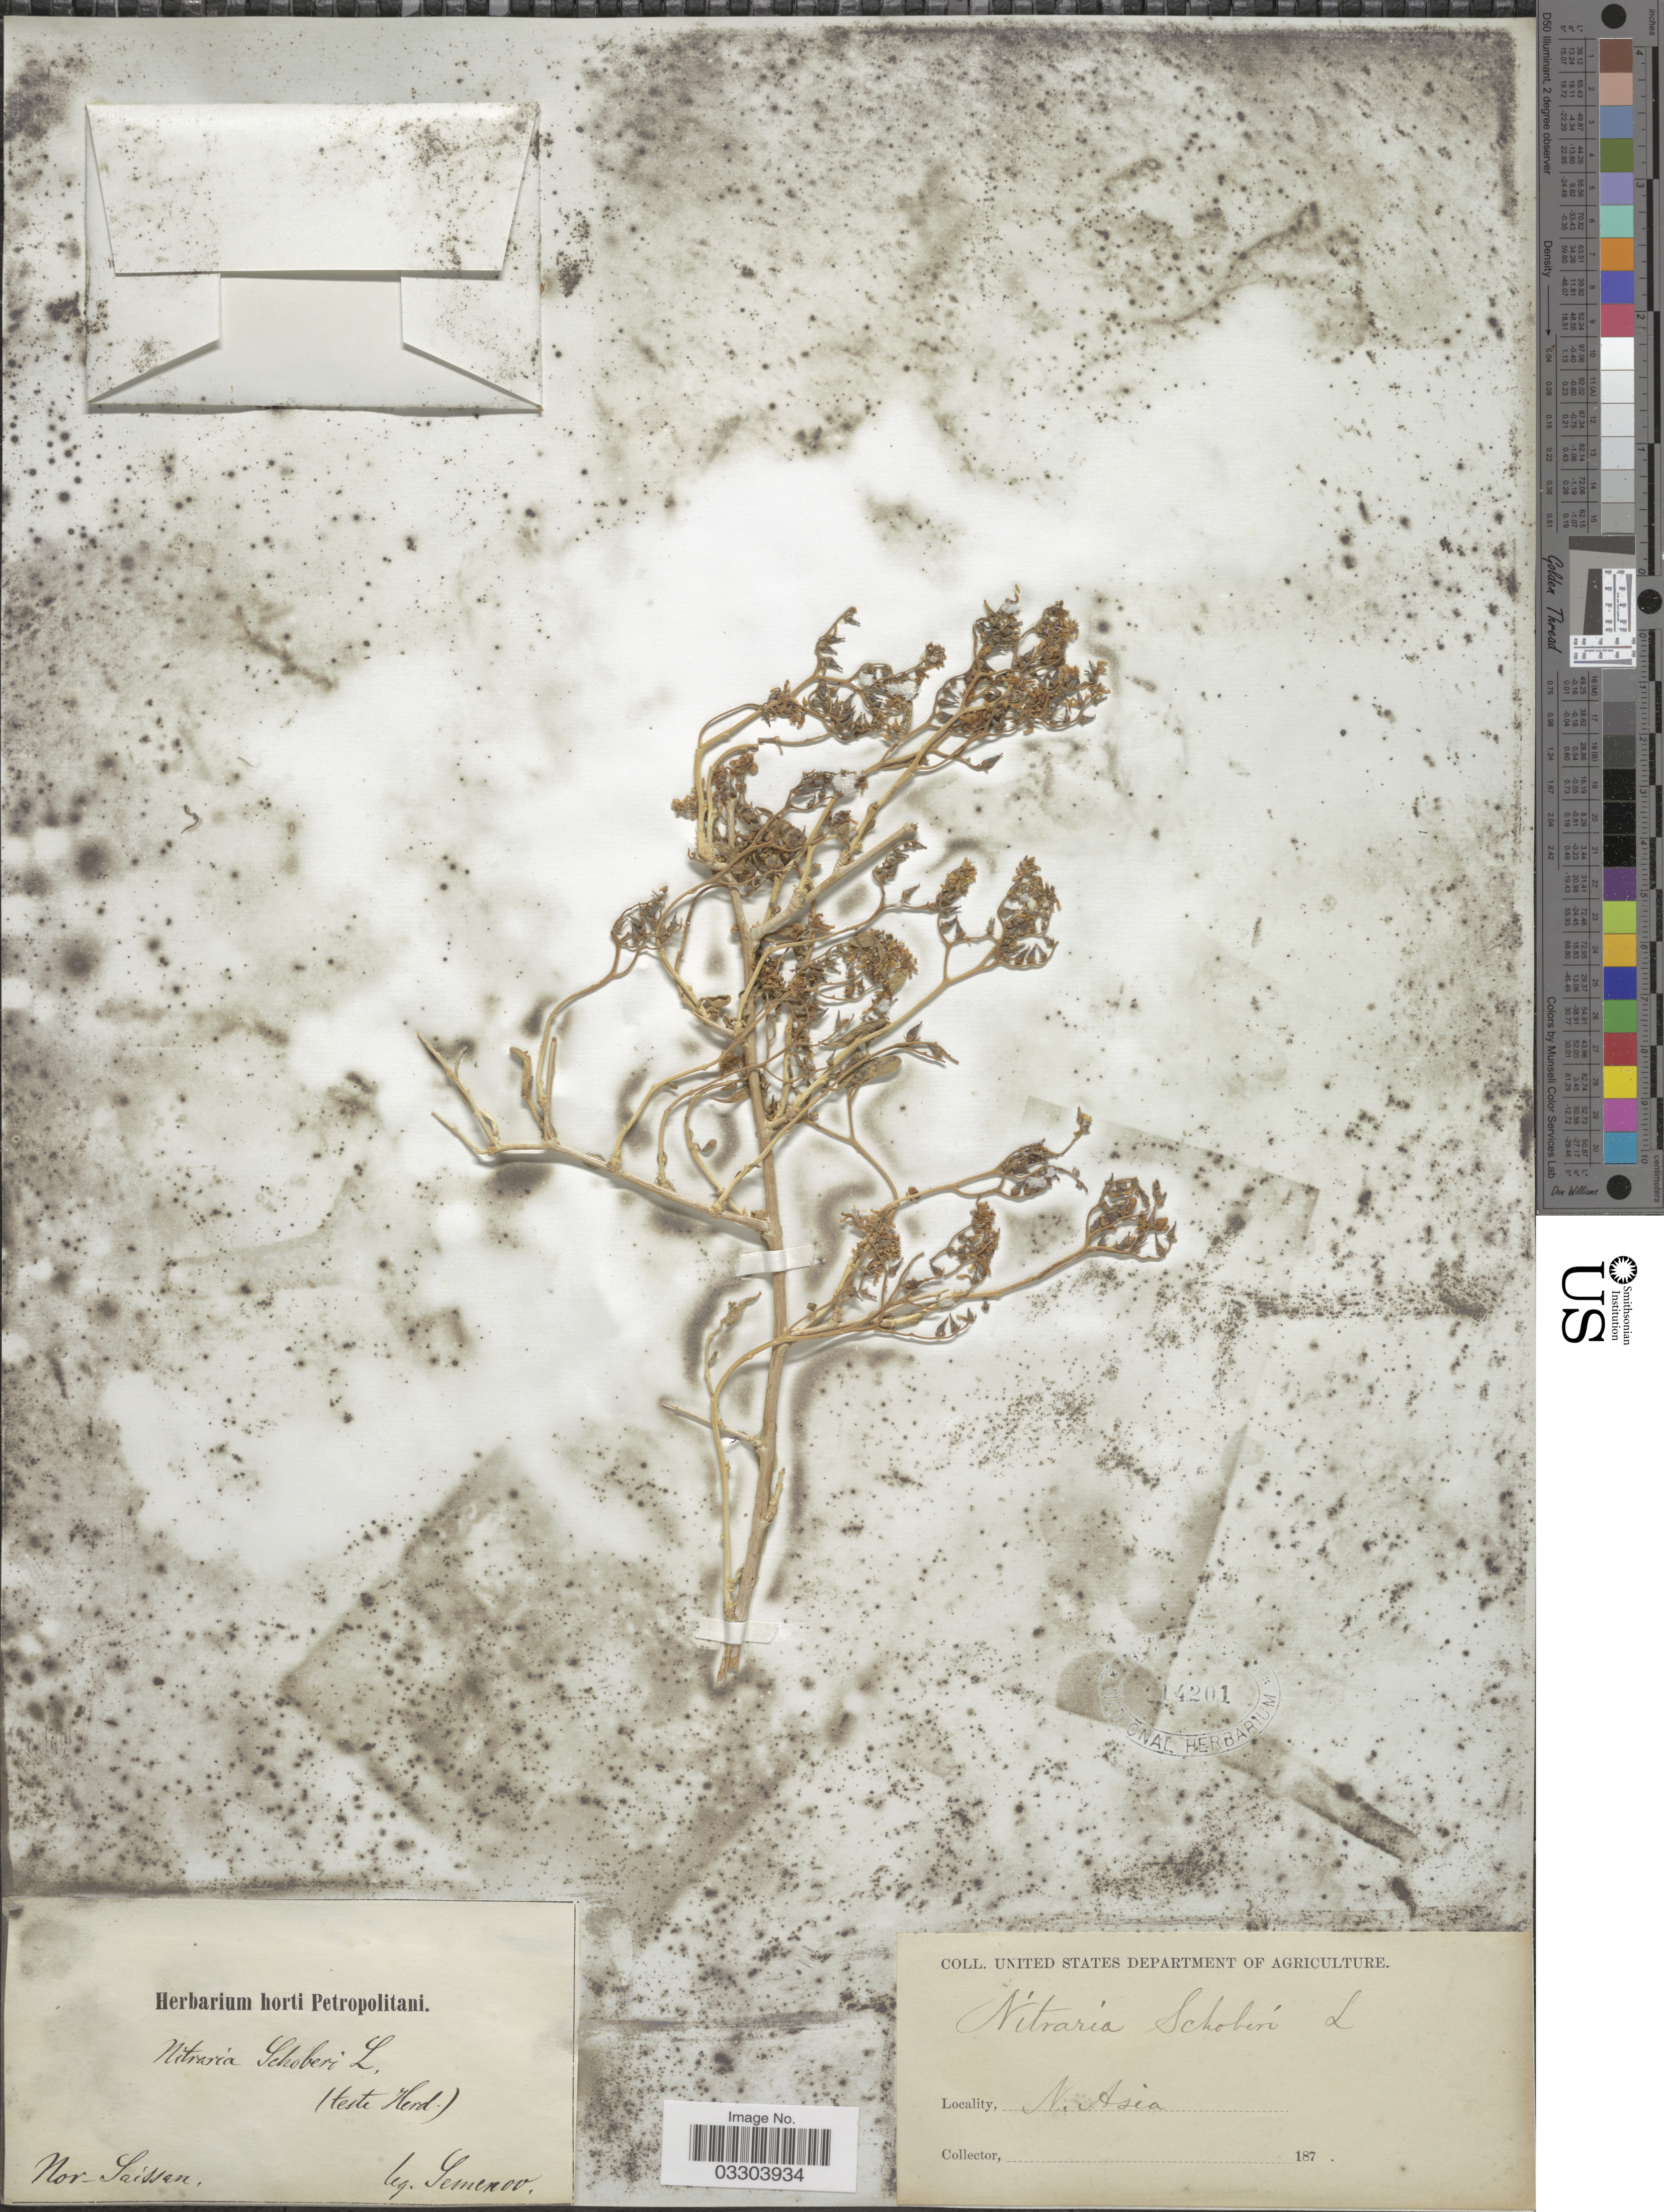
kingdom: Plantae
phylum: Tracheophyta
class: Magnoliopsida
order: Sapindales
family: Nitrariaceae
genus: Nitraria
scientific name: Nitraria schoberi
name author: L.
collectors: -- Semenov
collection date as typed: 187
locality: Nor. Saissen [interpreted]. N. Asia.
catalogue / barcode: US 14201